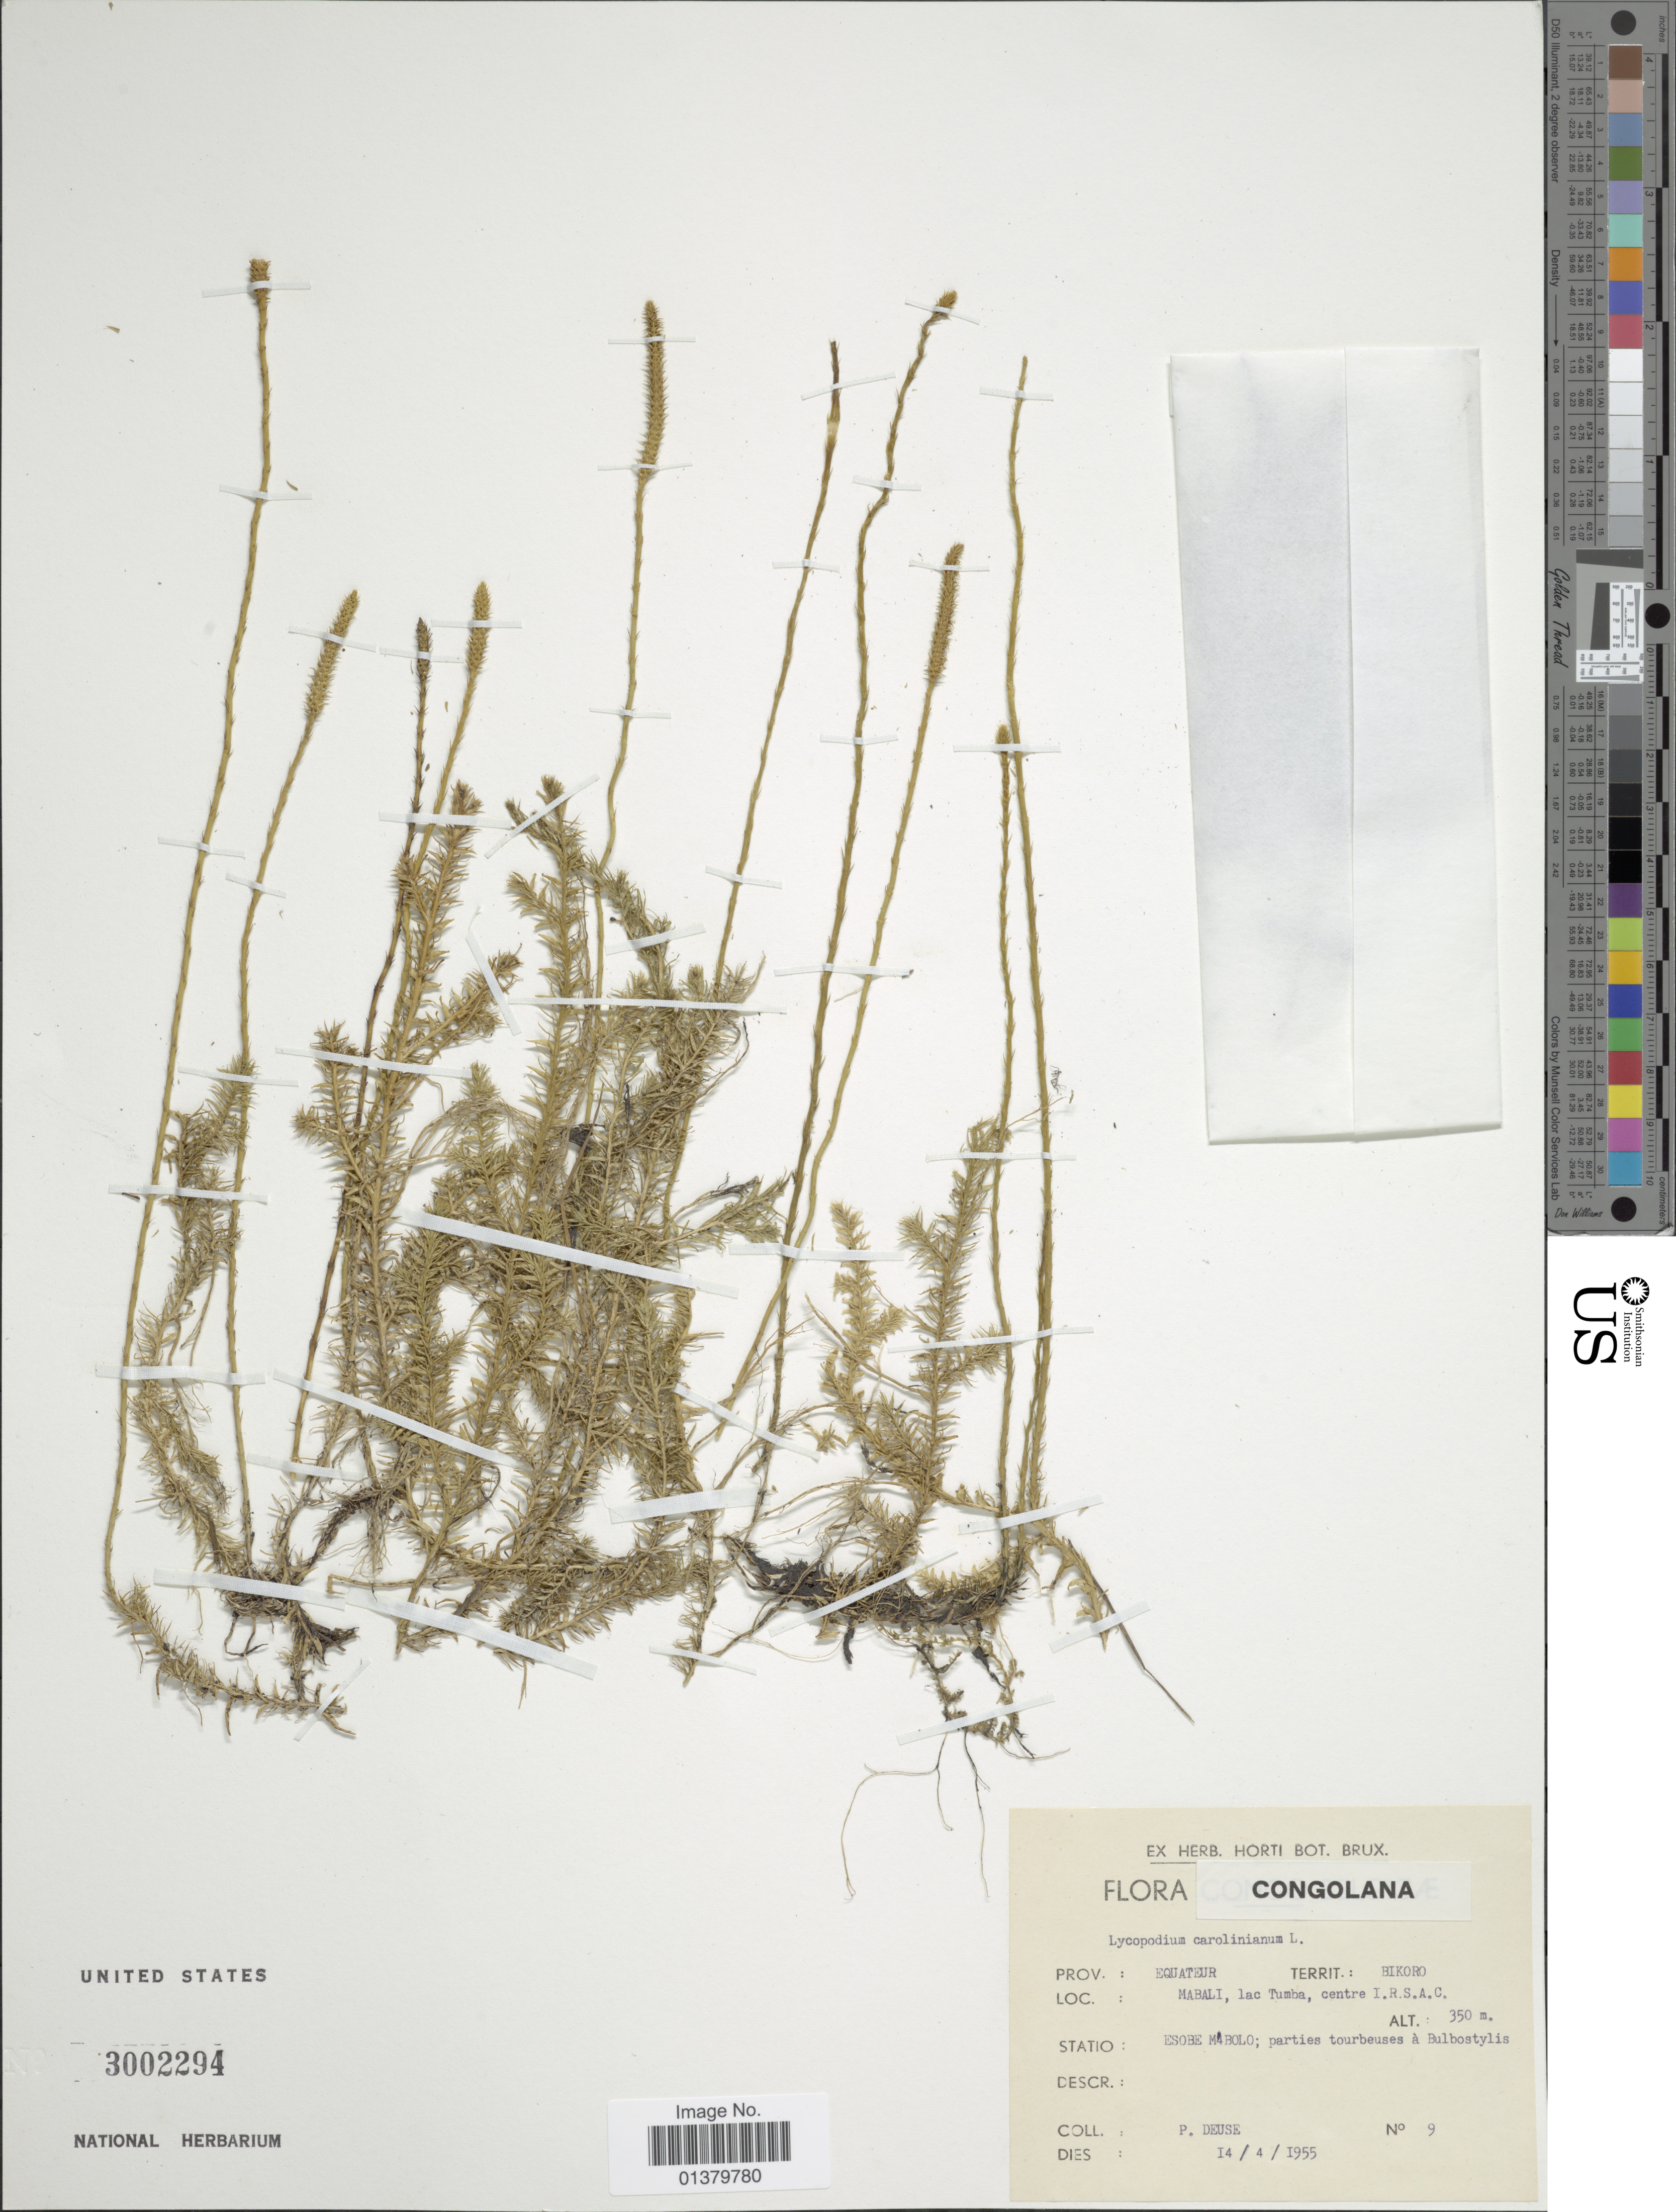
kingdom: Plantae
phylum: Tracheophyta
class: Lycopodiopsida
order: Lycopodiales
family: Lycopodiaceae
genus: Pseudolycopodiella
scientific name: Pseudolycopodiella caroliniana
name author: (L.) Holub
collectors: P. Deuse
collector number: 9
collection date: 1955-04-14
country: Congo, Democratic Republic of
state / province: Equateur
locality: Bikoro, Mabali, lac Tumba, centre I.R.S.A.C.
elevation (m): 350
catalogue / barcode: US 3002294